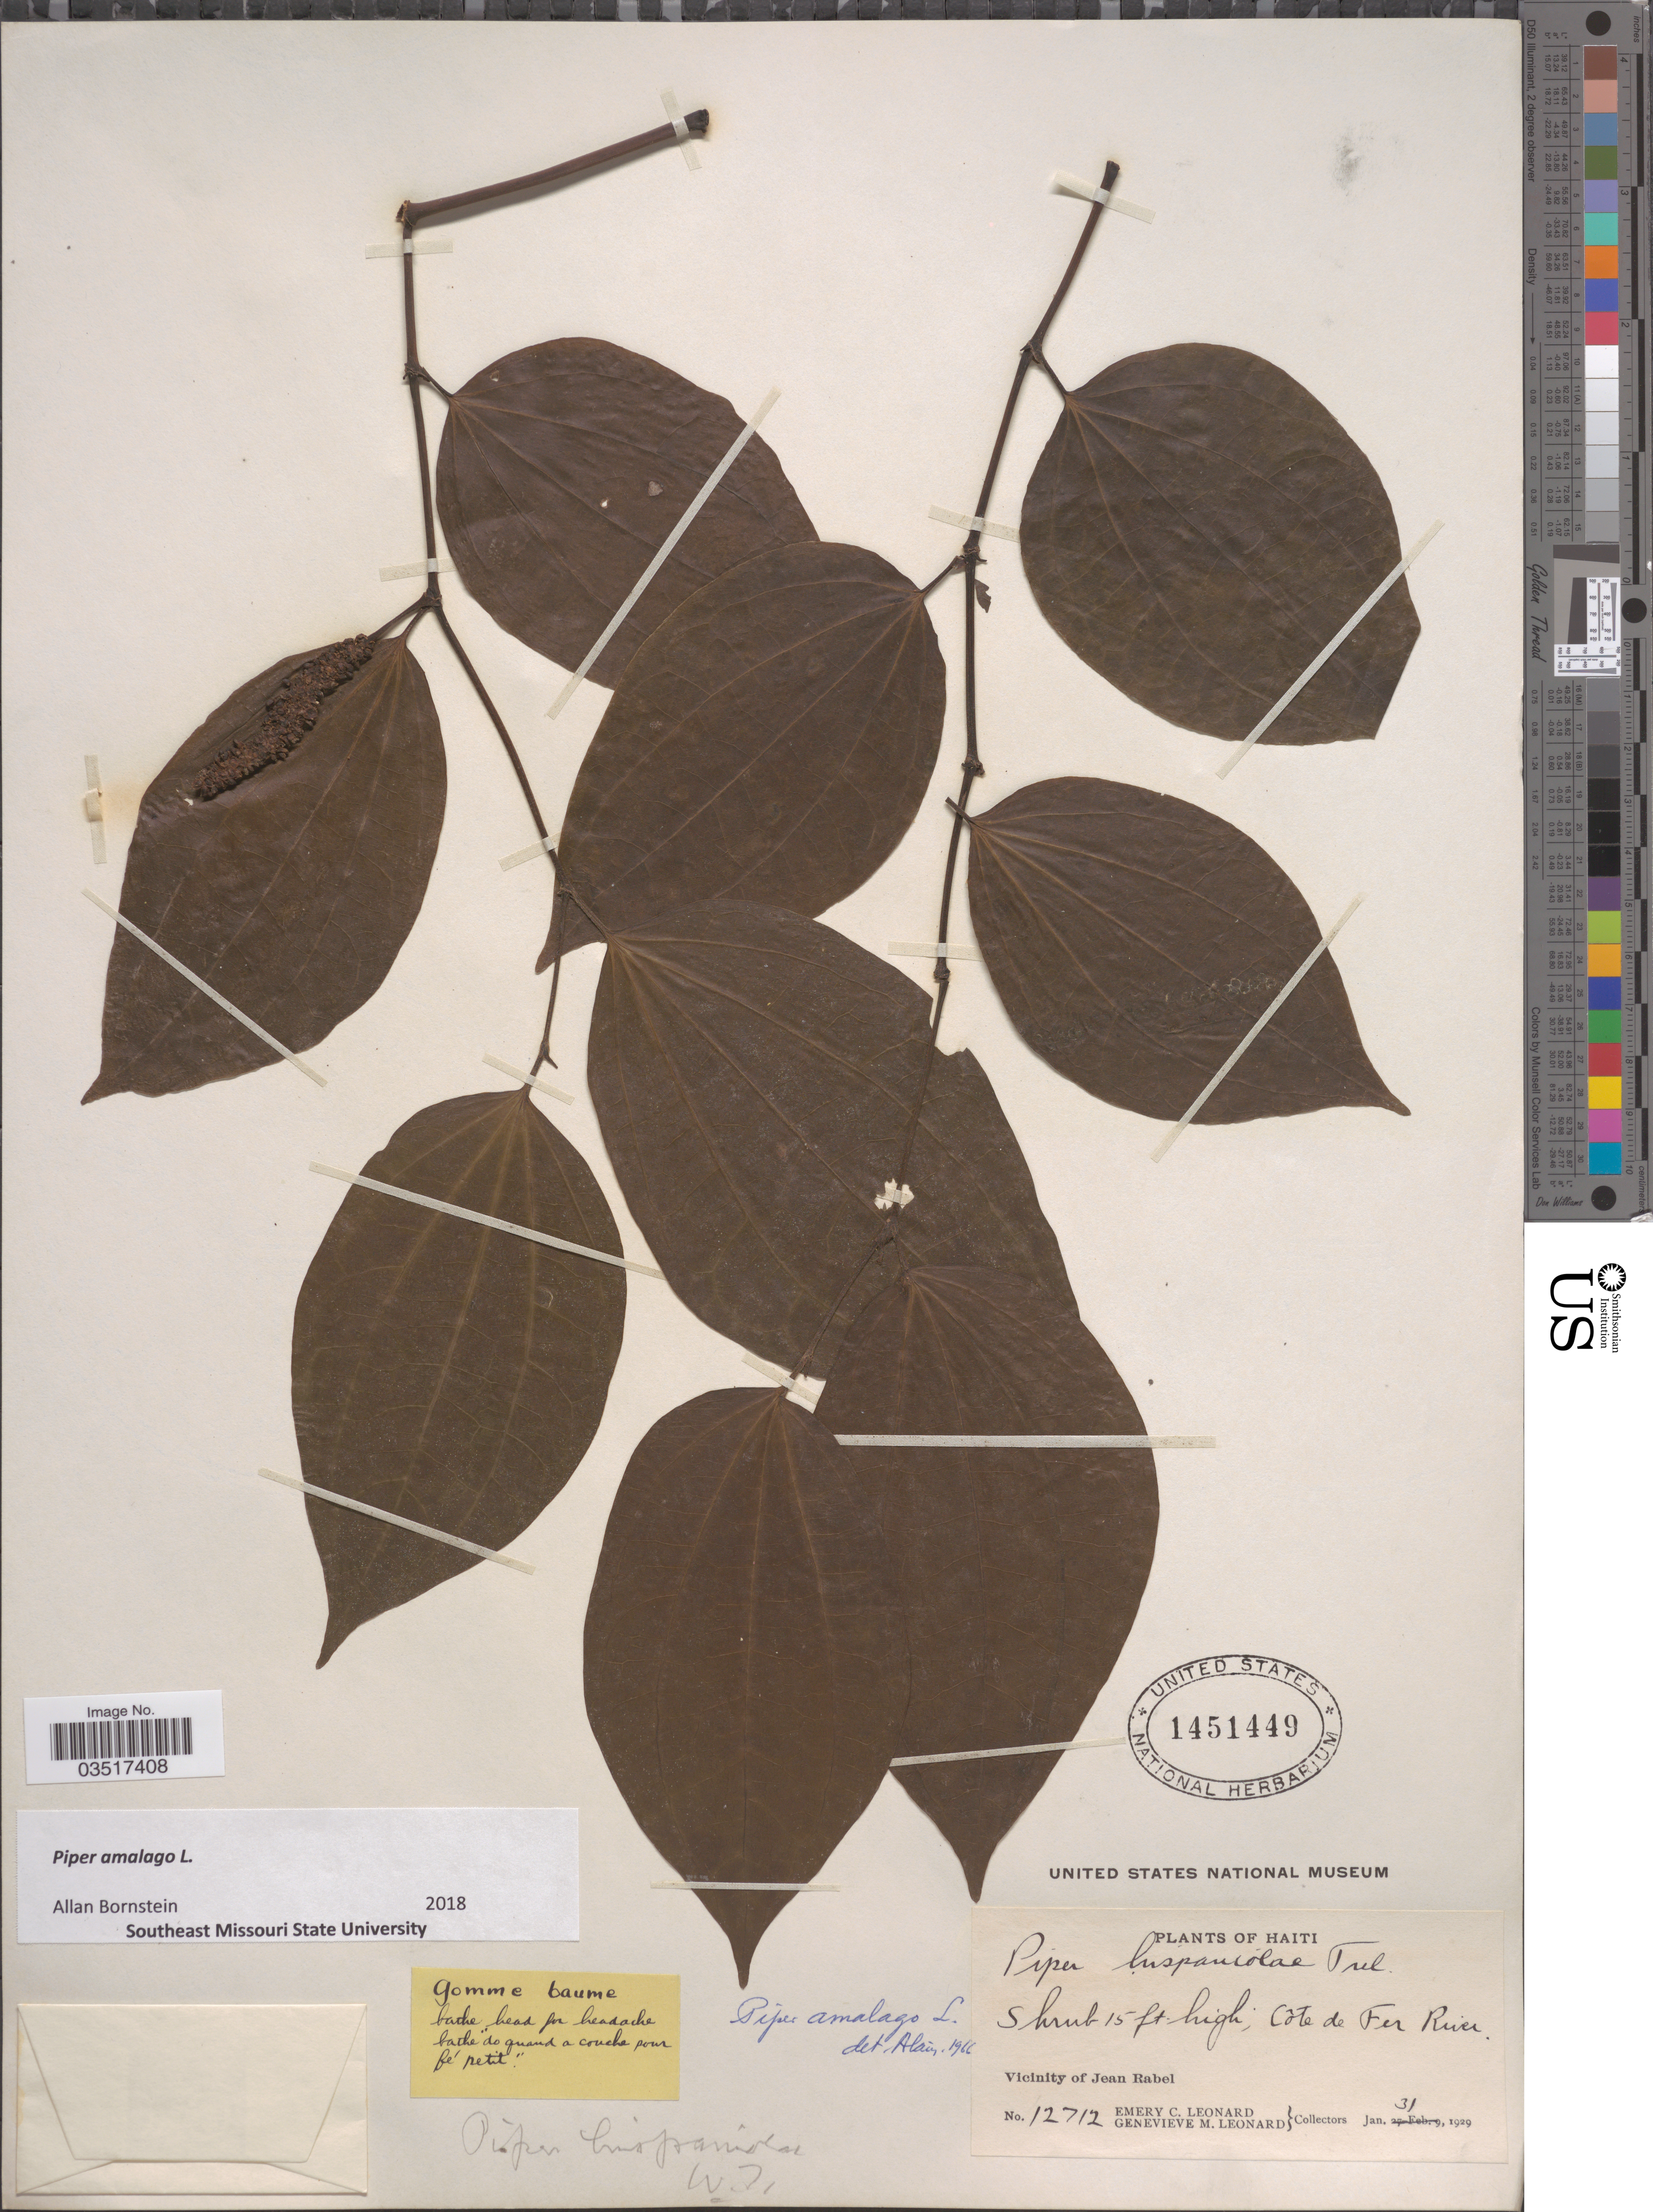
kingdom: Plantae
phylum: Tracheophyta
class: Magnoliopsida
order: Piperales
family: Piperaceae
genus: Piper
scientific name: Piper amalago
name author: L.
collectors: E. C. Leonard & G. M. Leonard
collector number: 12712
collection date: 1929-01-31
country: Haiti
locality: Côte de Fer River. Vicinity of Jan Rabel.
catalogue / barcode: US 1451449